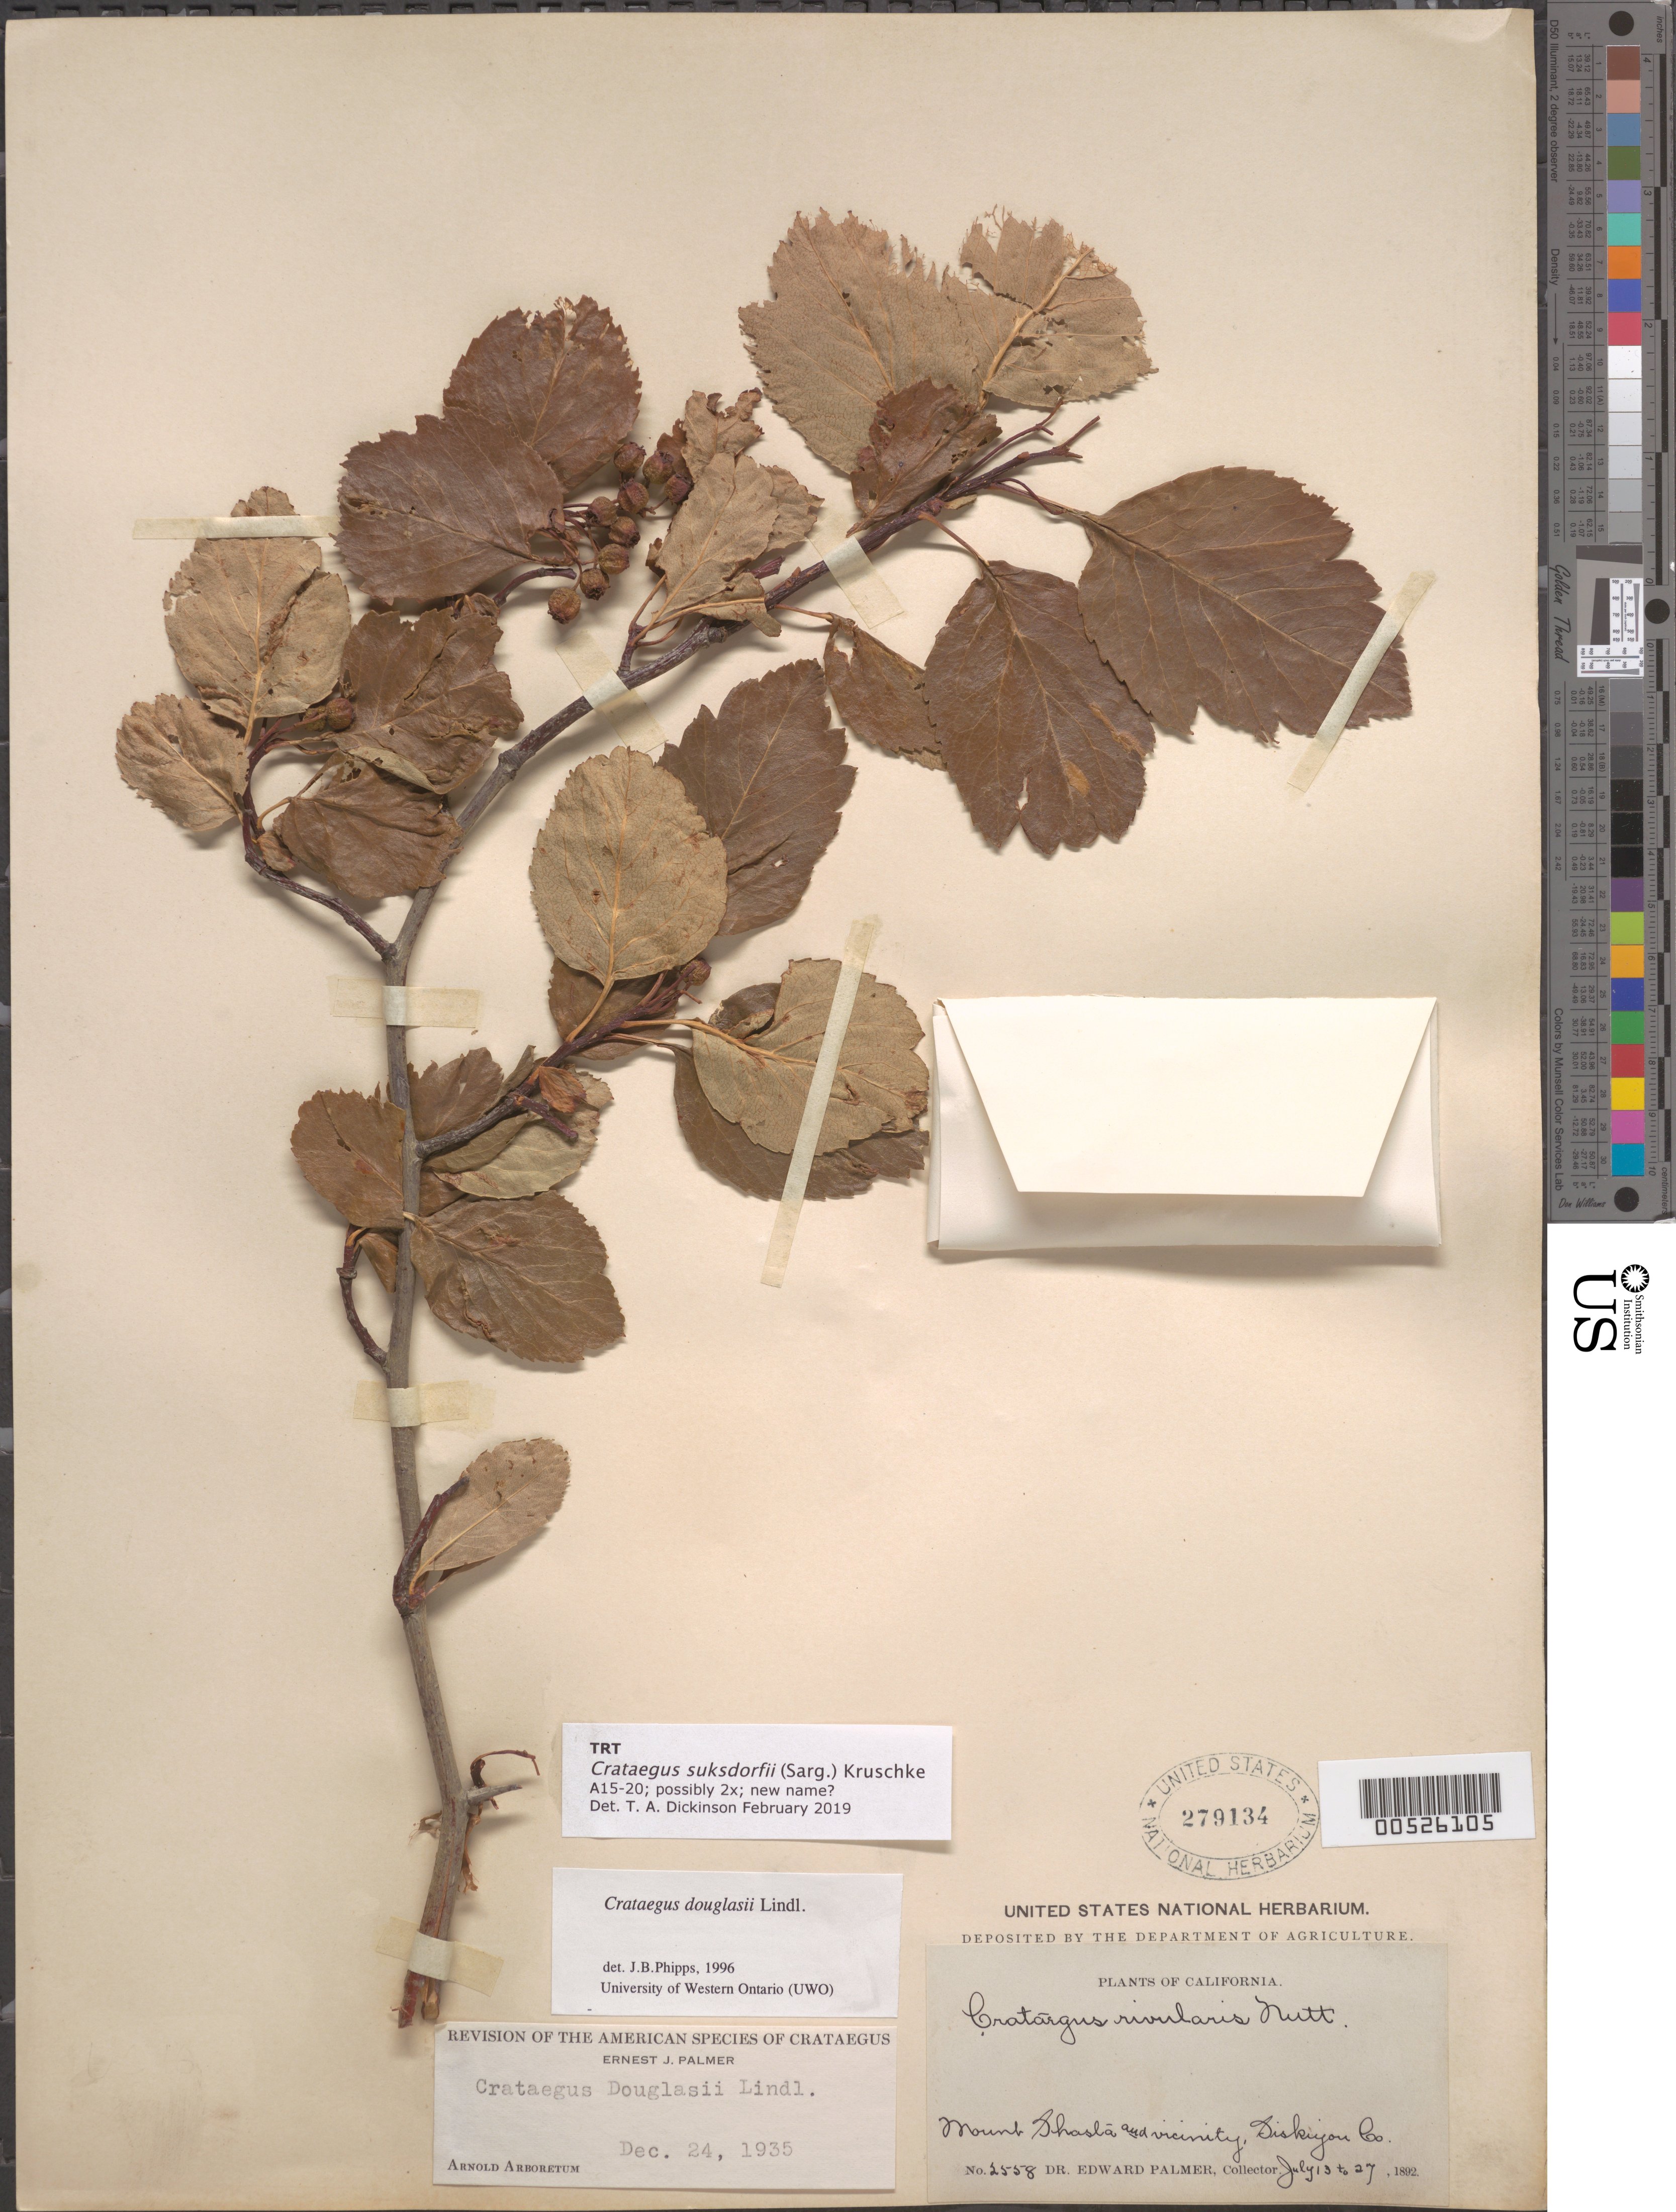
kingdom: Plantae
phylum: Tracheophyta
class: Magnoliopsida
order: Rosales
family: Rosaceae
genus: Crataegus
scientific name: Crataegus suksdorfii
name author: (Sarg.) Kruschke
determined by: Dickinson, Timothy A., Assistant Curator (TRT), University of Toronto (CANADA)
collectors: E. Palmer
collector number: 2558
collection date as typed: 13 Jul 1892 to 27 Jul 1892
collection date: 1892-07-13/1892-07-27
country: United States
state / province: California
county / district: Siskiyou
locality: Mt. Shasta and vicinity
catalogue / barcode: US 279134